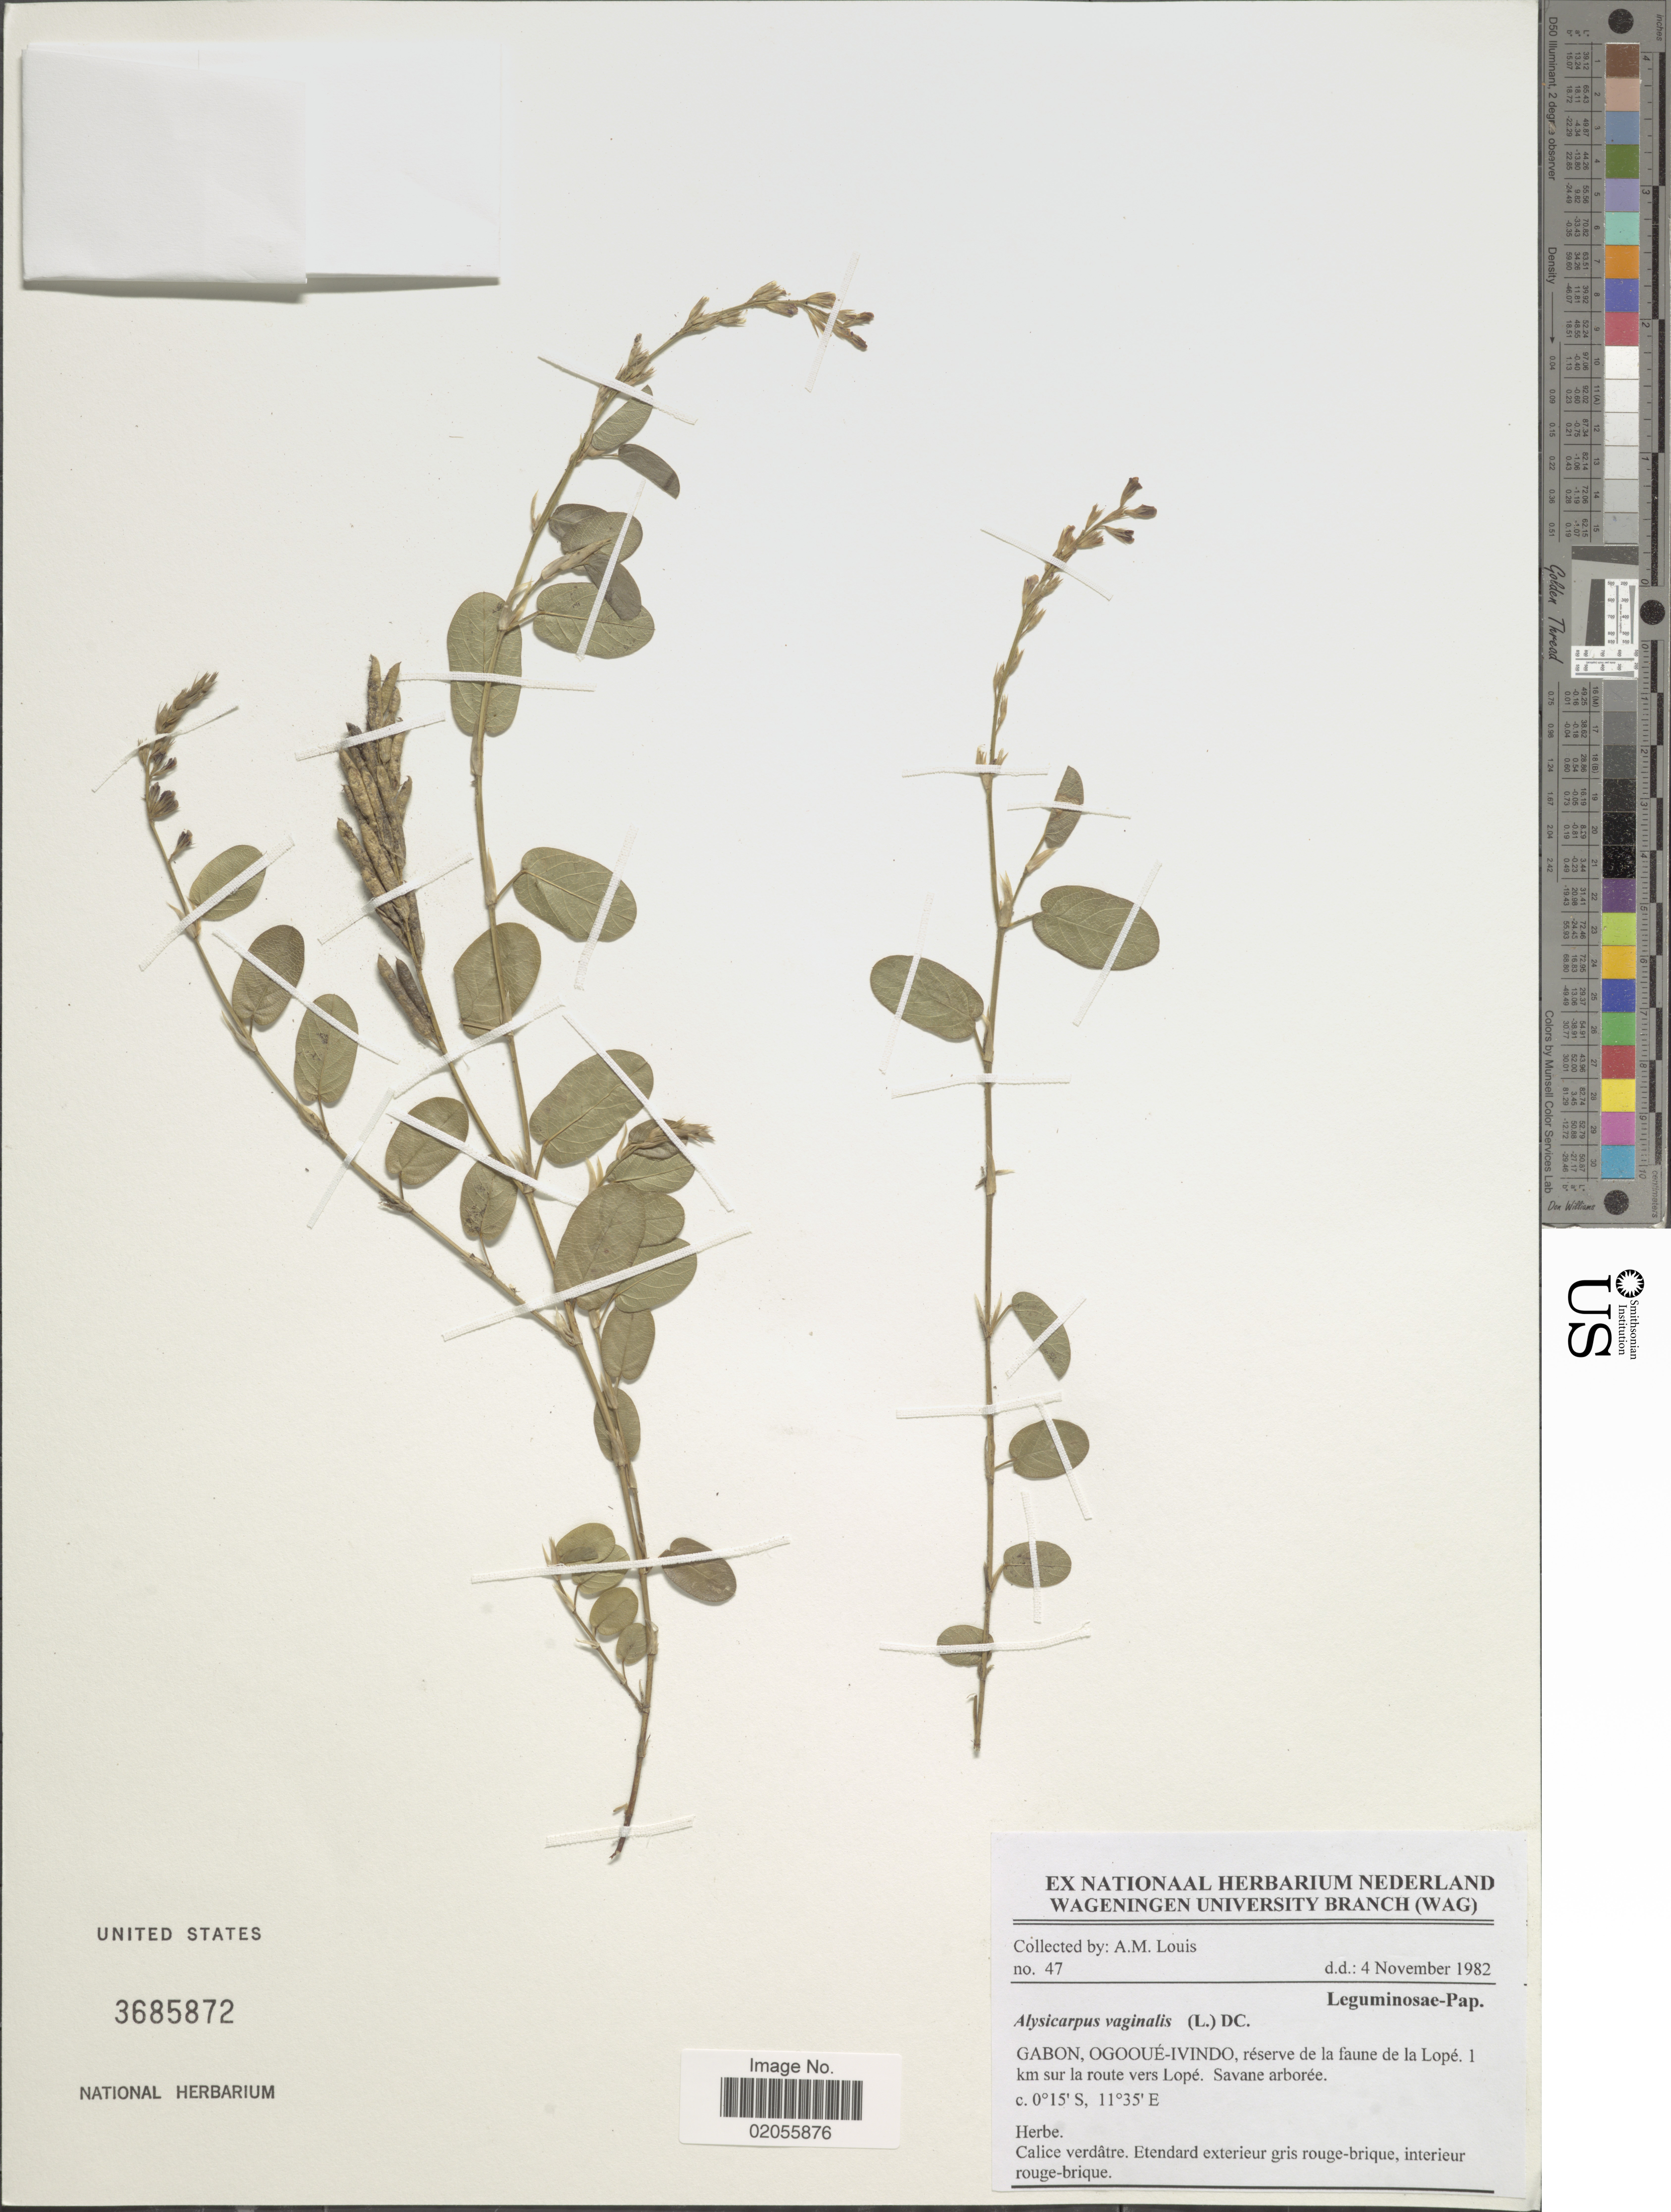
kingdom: Plantae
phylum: Tracheophyta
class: Magnoliopsida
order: Fabales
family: Fabaceae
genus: Alysicarpus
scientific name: Alysicarpus vaginalis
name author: (L.) DC.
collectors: A. Louis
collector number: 47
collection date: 1982-11-04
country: Gabon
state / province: Ogooue-Ivindo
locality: Reserve de la faune de la Lope, 1 km sur la route vers Lope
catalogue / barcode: US 3685872